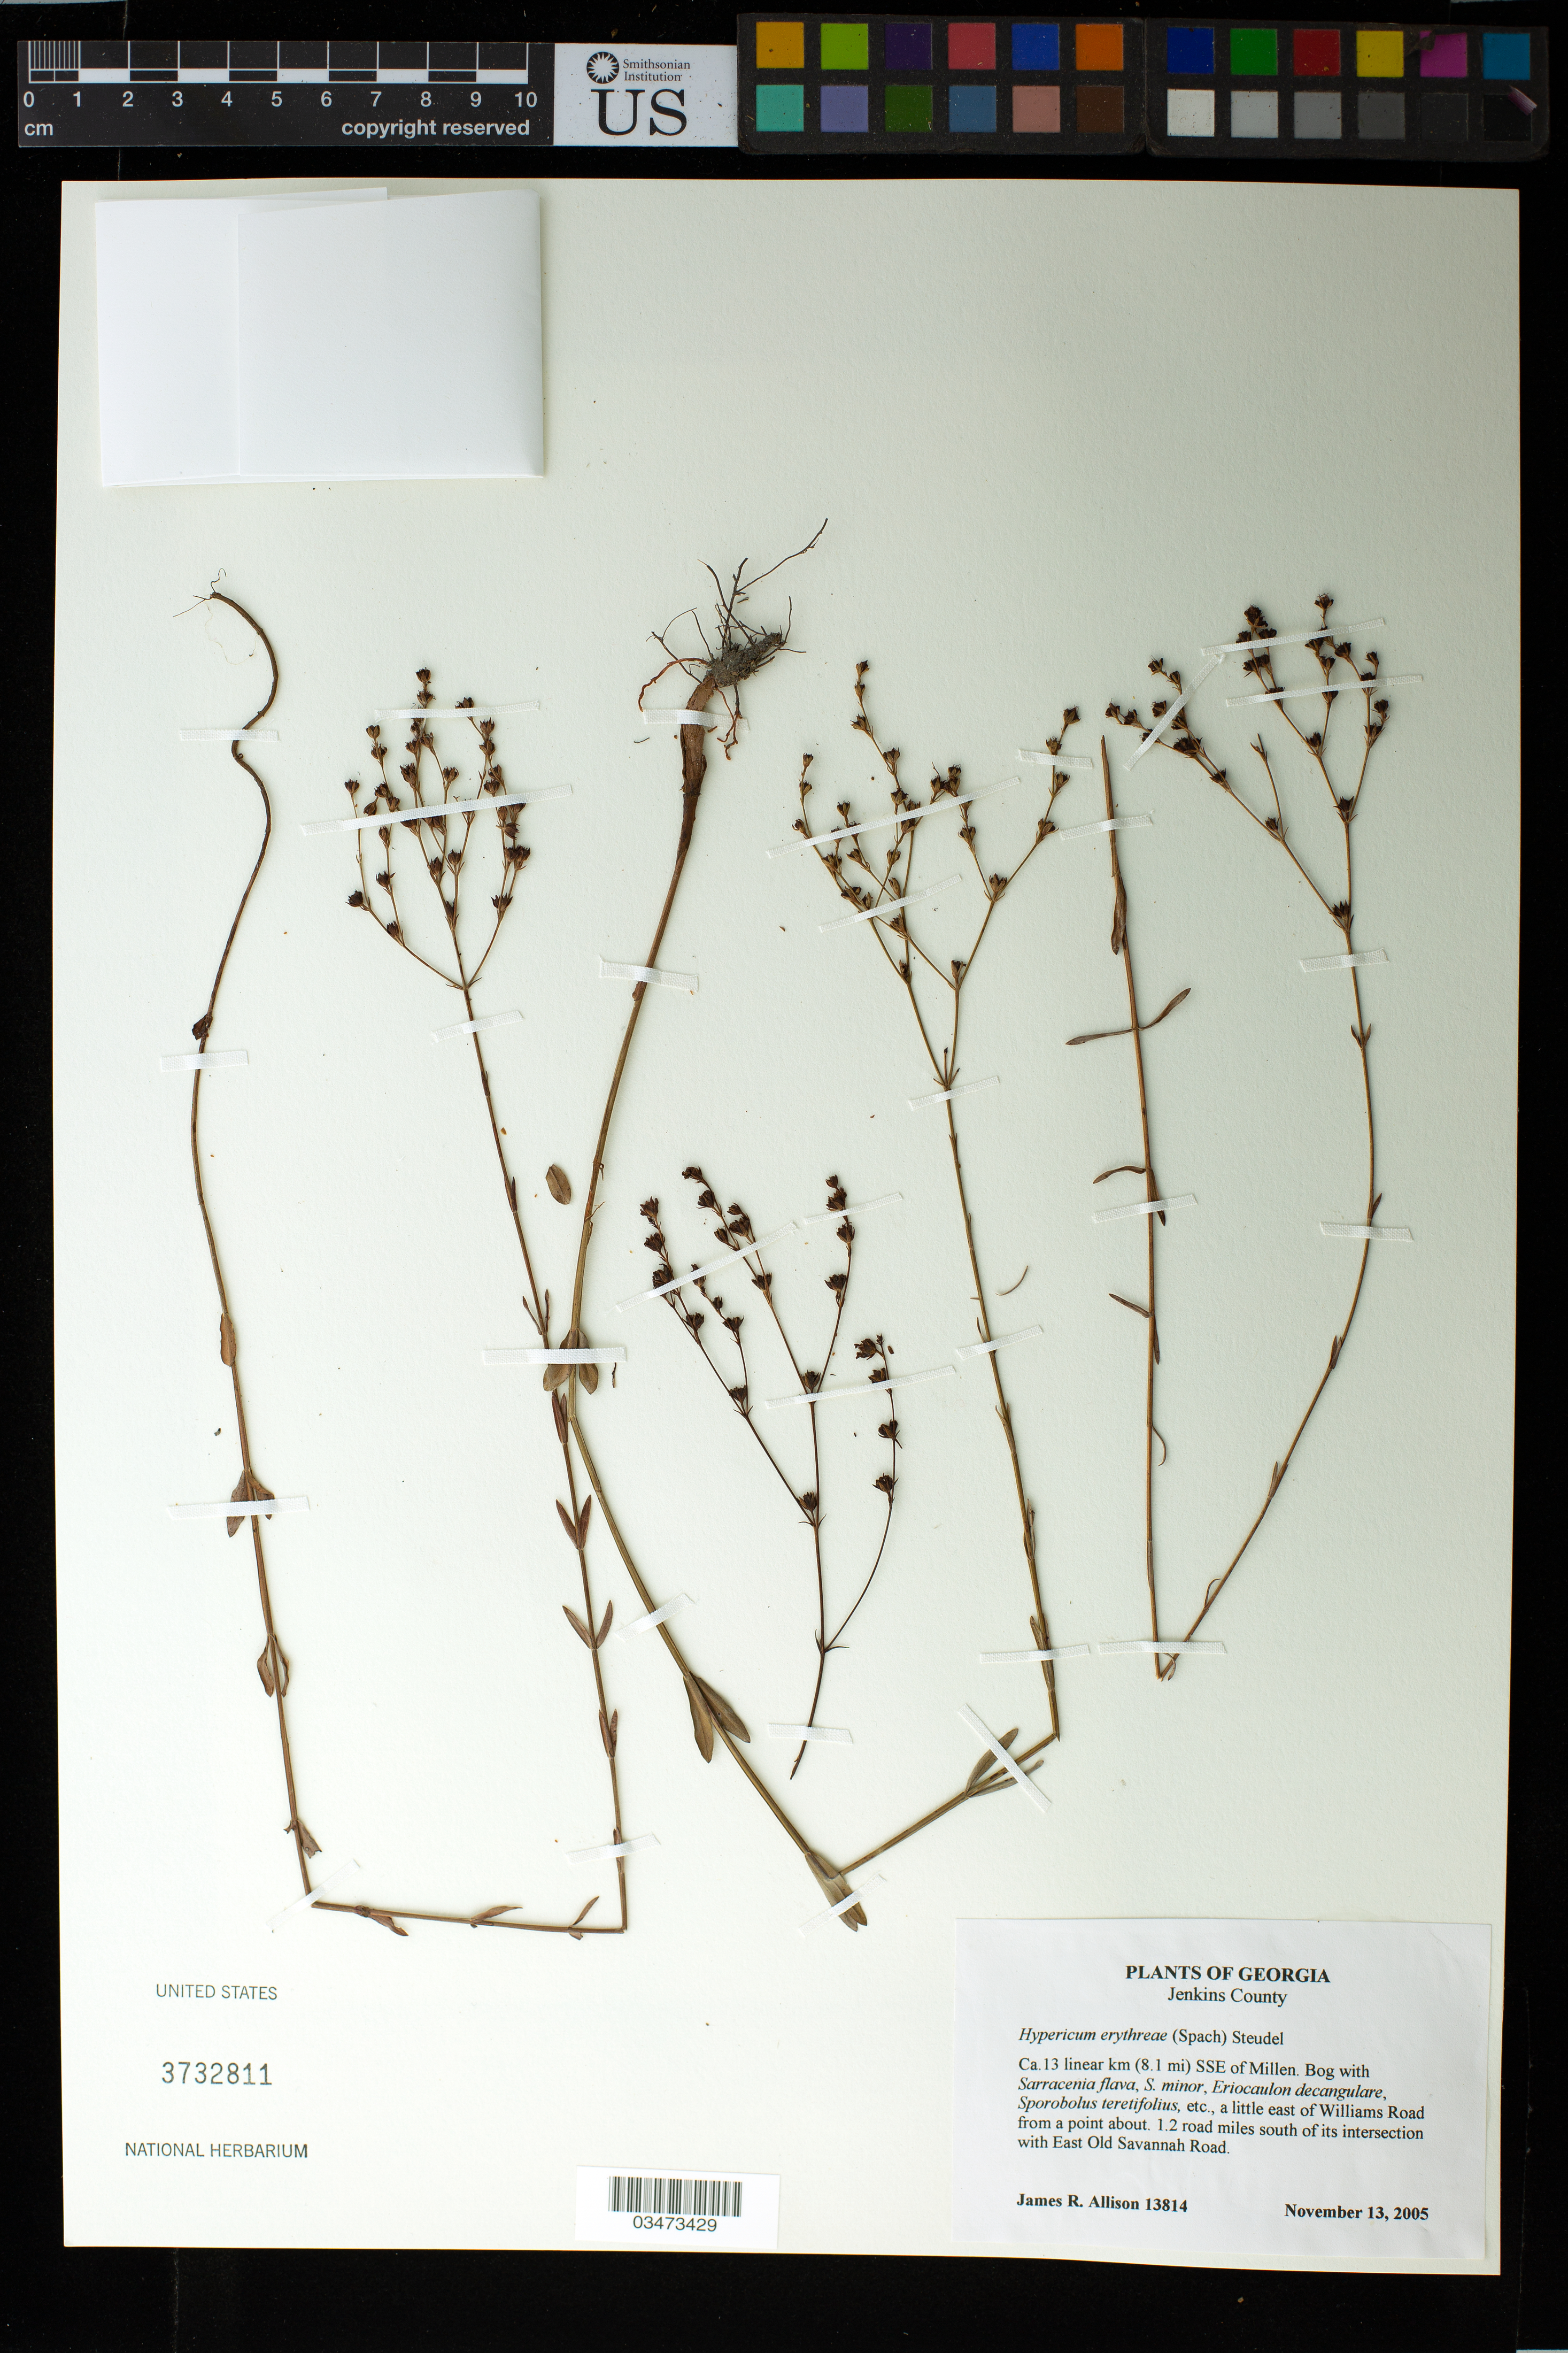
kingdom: Plantae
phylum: Tracheophyta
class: Magnoliopsida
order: Malpighiales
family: Hypericaceae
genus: Hypericum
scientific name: Hypericum erythreae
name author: (Spach) Steudel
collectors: J. R. Allison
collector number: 13814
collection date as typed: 13 Nov 2005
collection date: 2005-11-13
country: United States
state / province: Georgia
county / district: Jenkins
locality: Ca. 13 linear km (8.1 mi ) SSE of Millen. a little east of Williams Road from a point about 1.2 road miles south of its intersection with East Old Savannah Road.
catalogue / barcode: US 3732811